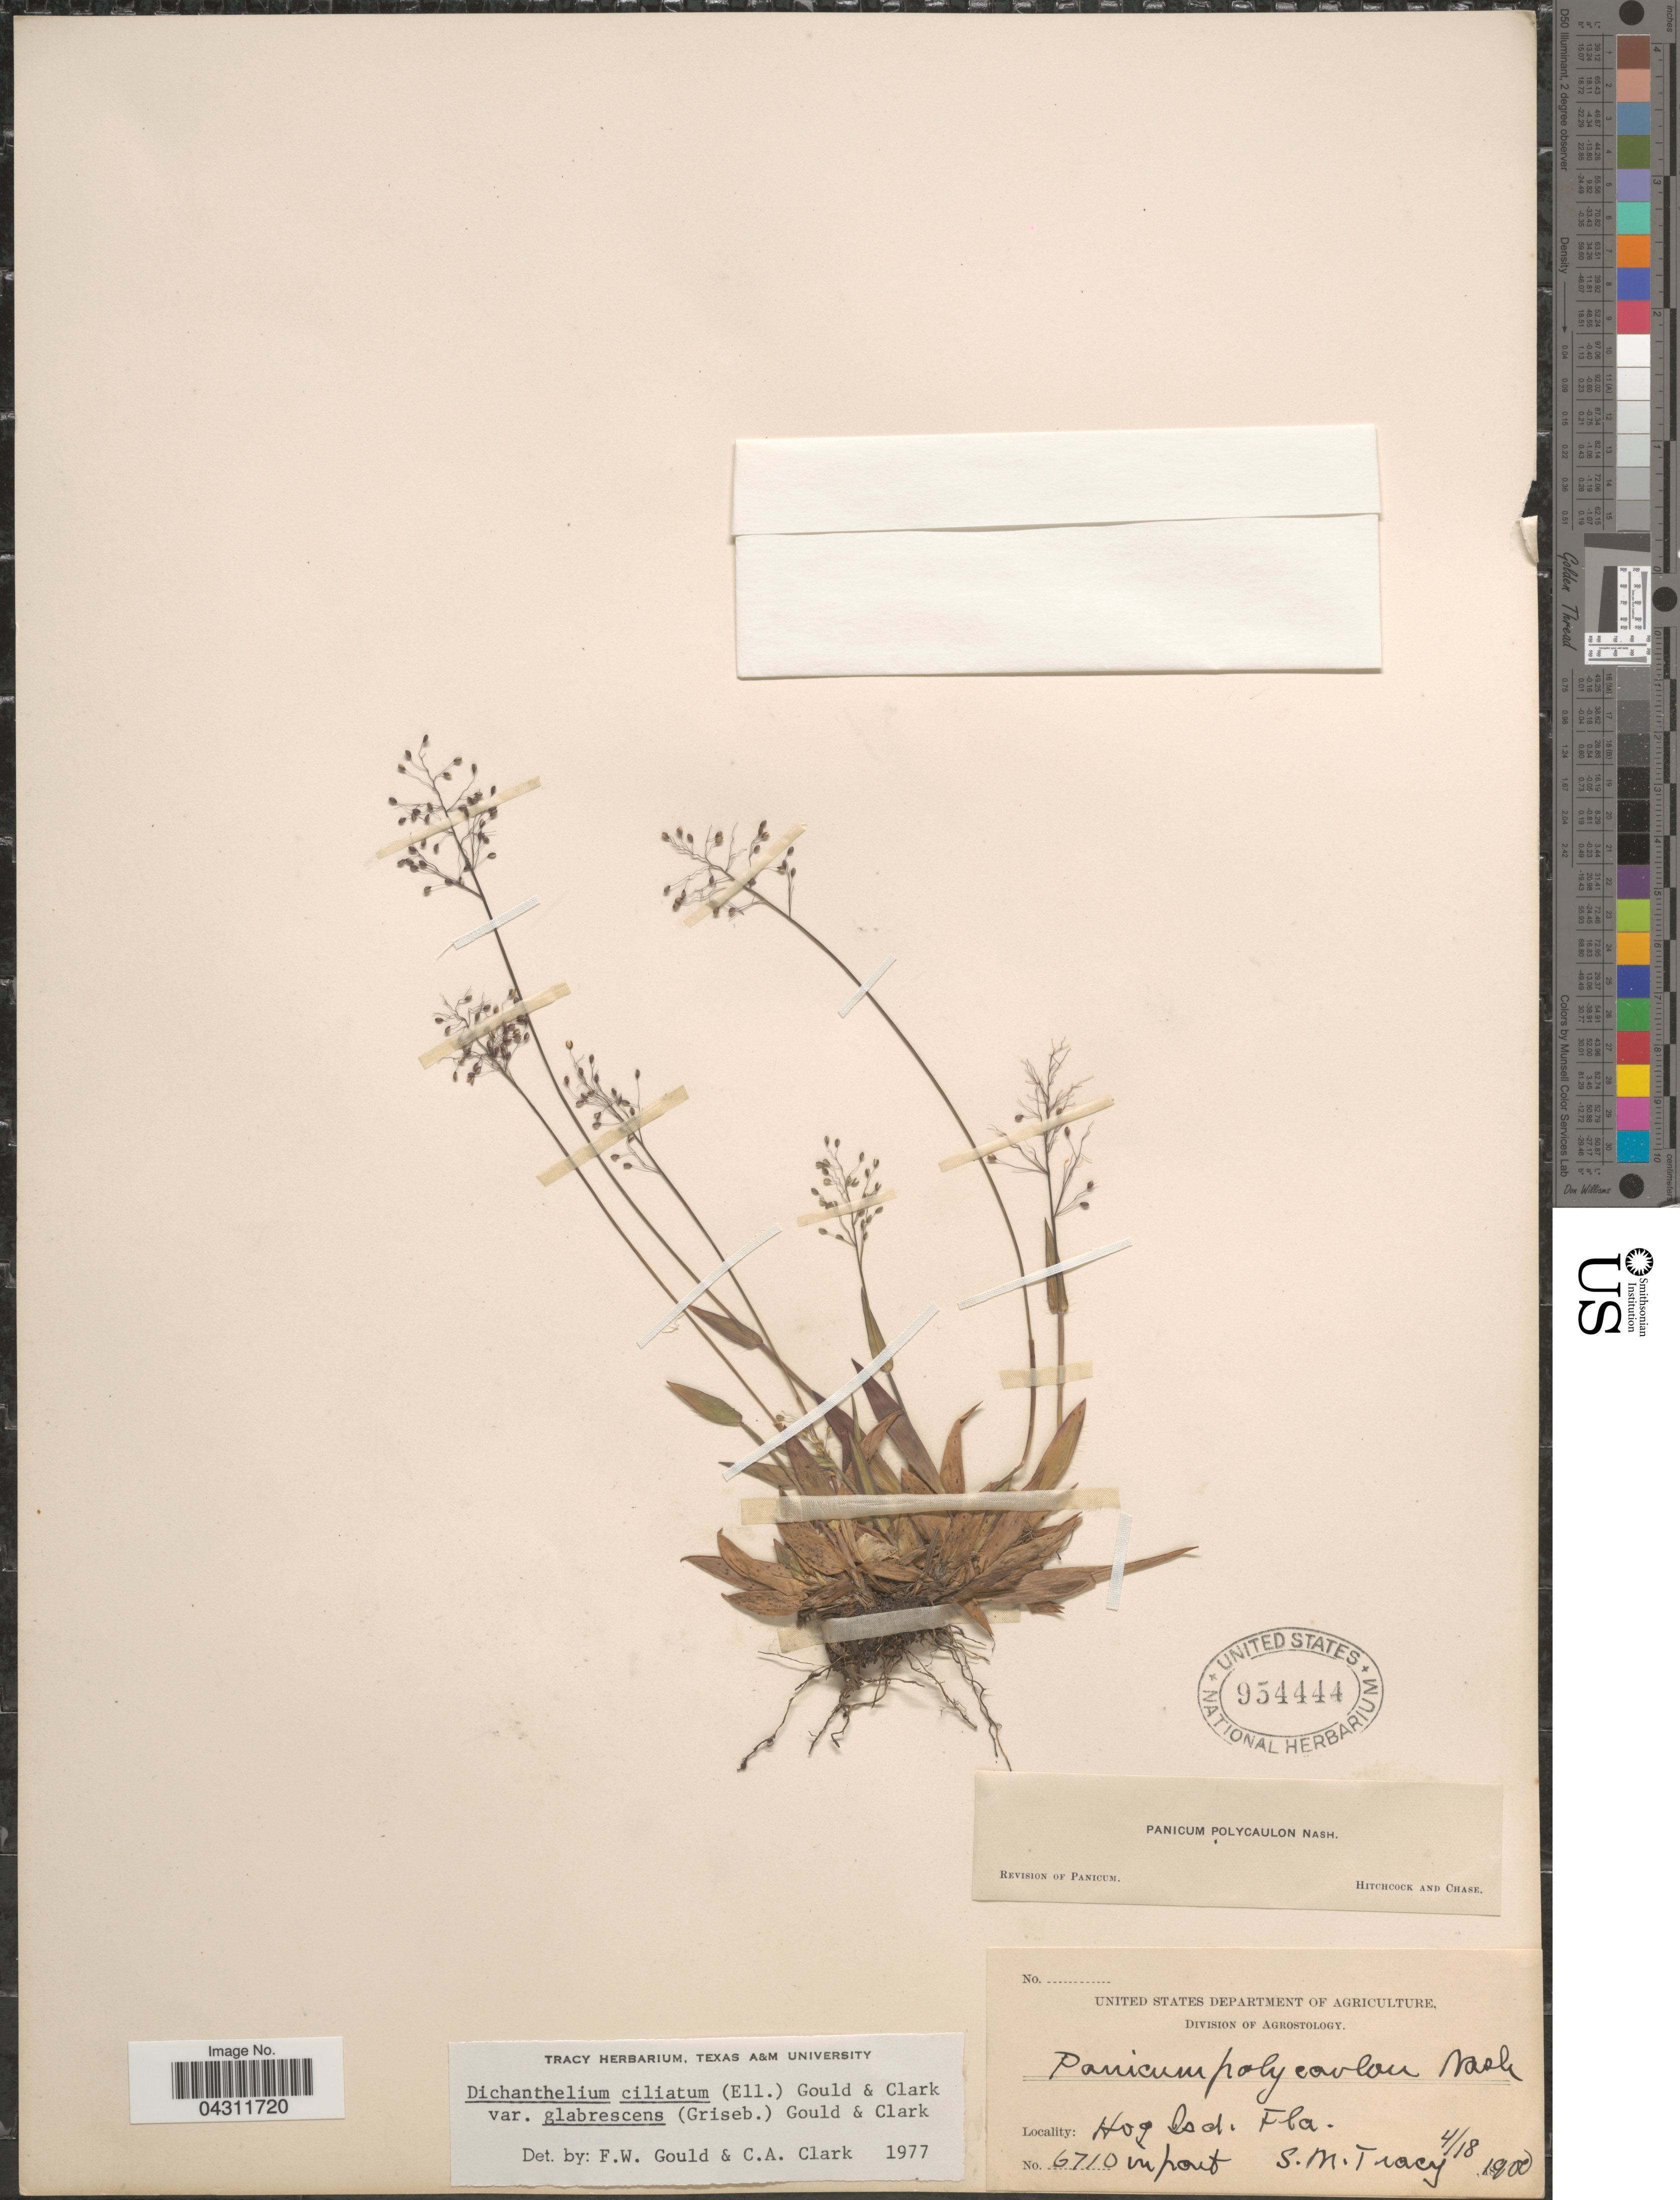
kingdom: Plantae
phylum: Tracheophyta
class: Liliopsida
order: Poales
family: Poaceae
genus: Dichanthelium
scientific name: Dichanthelium strigosum var. glabrescens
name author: (Griseb.) Freckmann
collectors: S. M. Tracy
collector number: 6710in part?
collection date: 1900-04-18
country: United States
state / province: Florida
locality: Hog Isd.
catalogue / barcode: US 954444